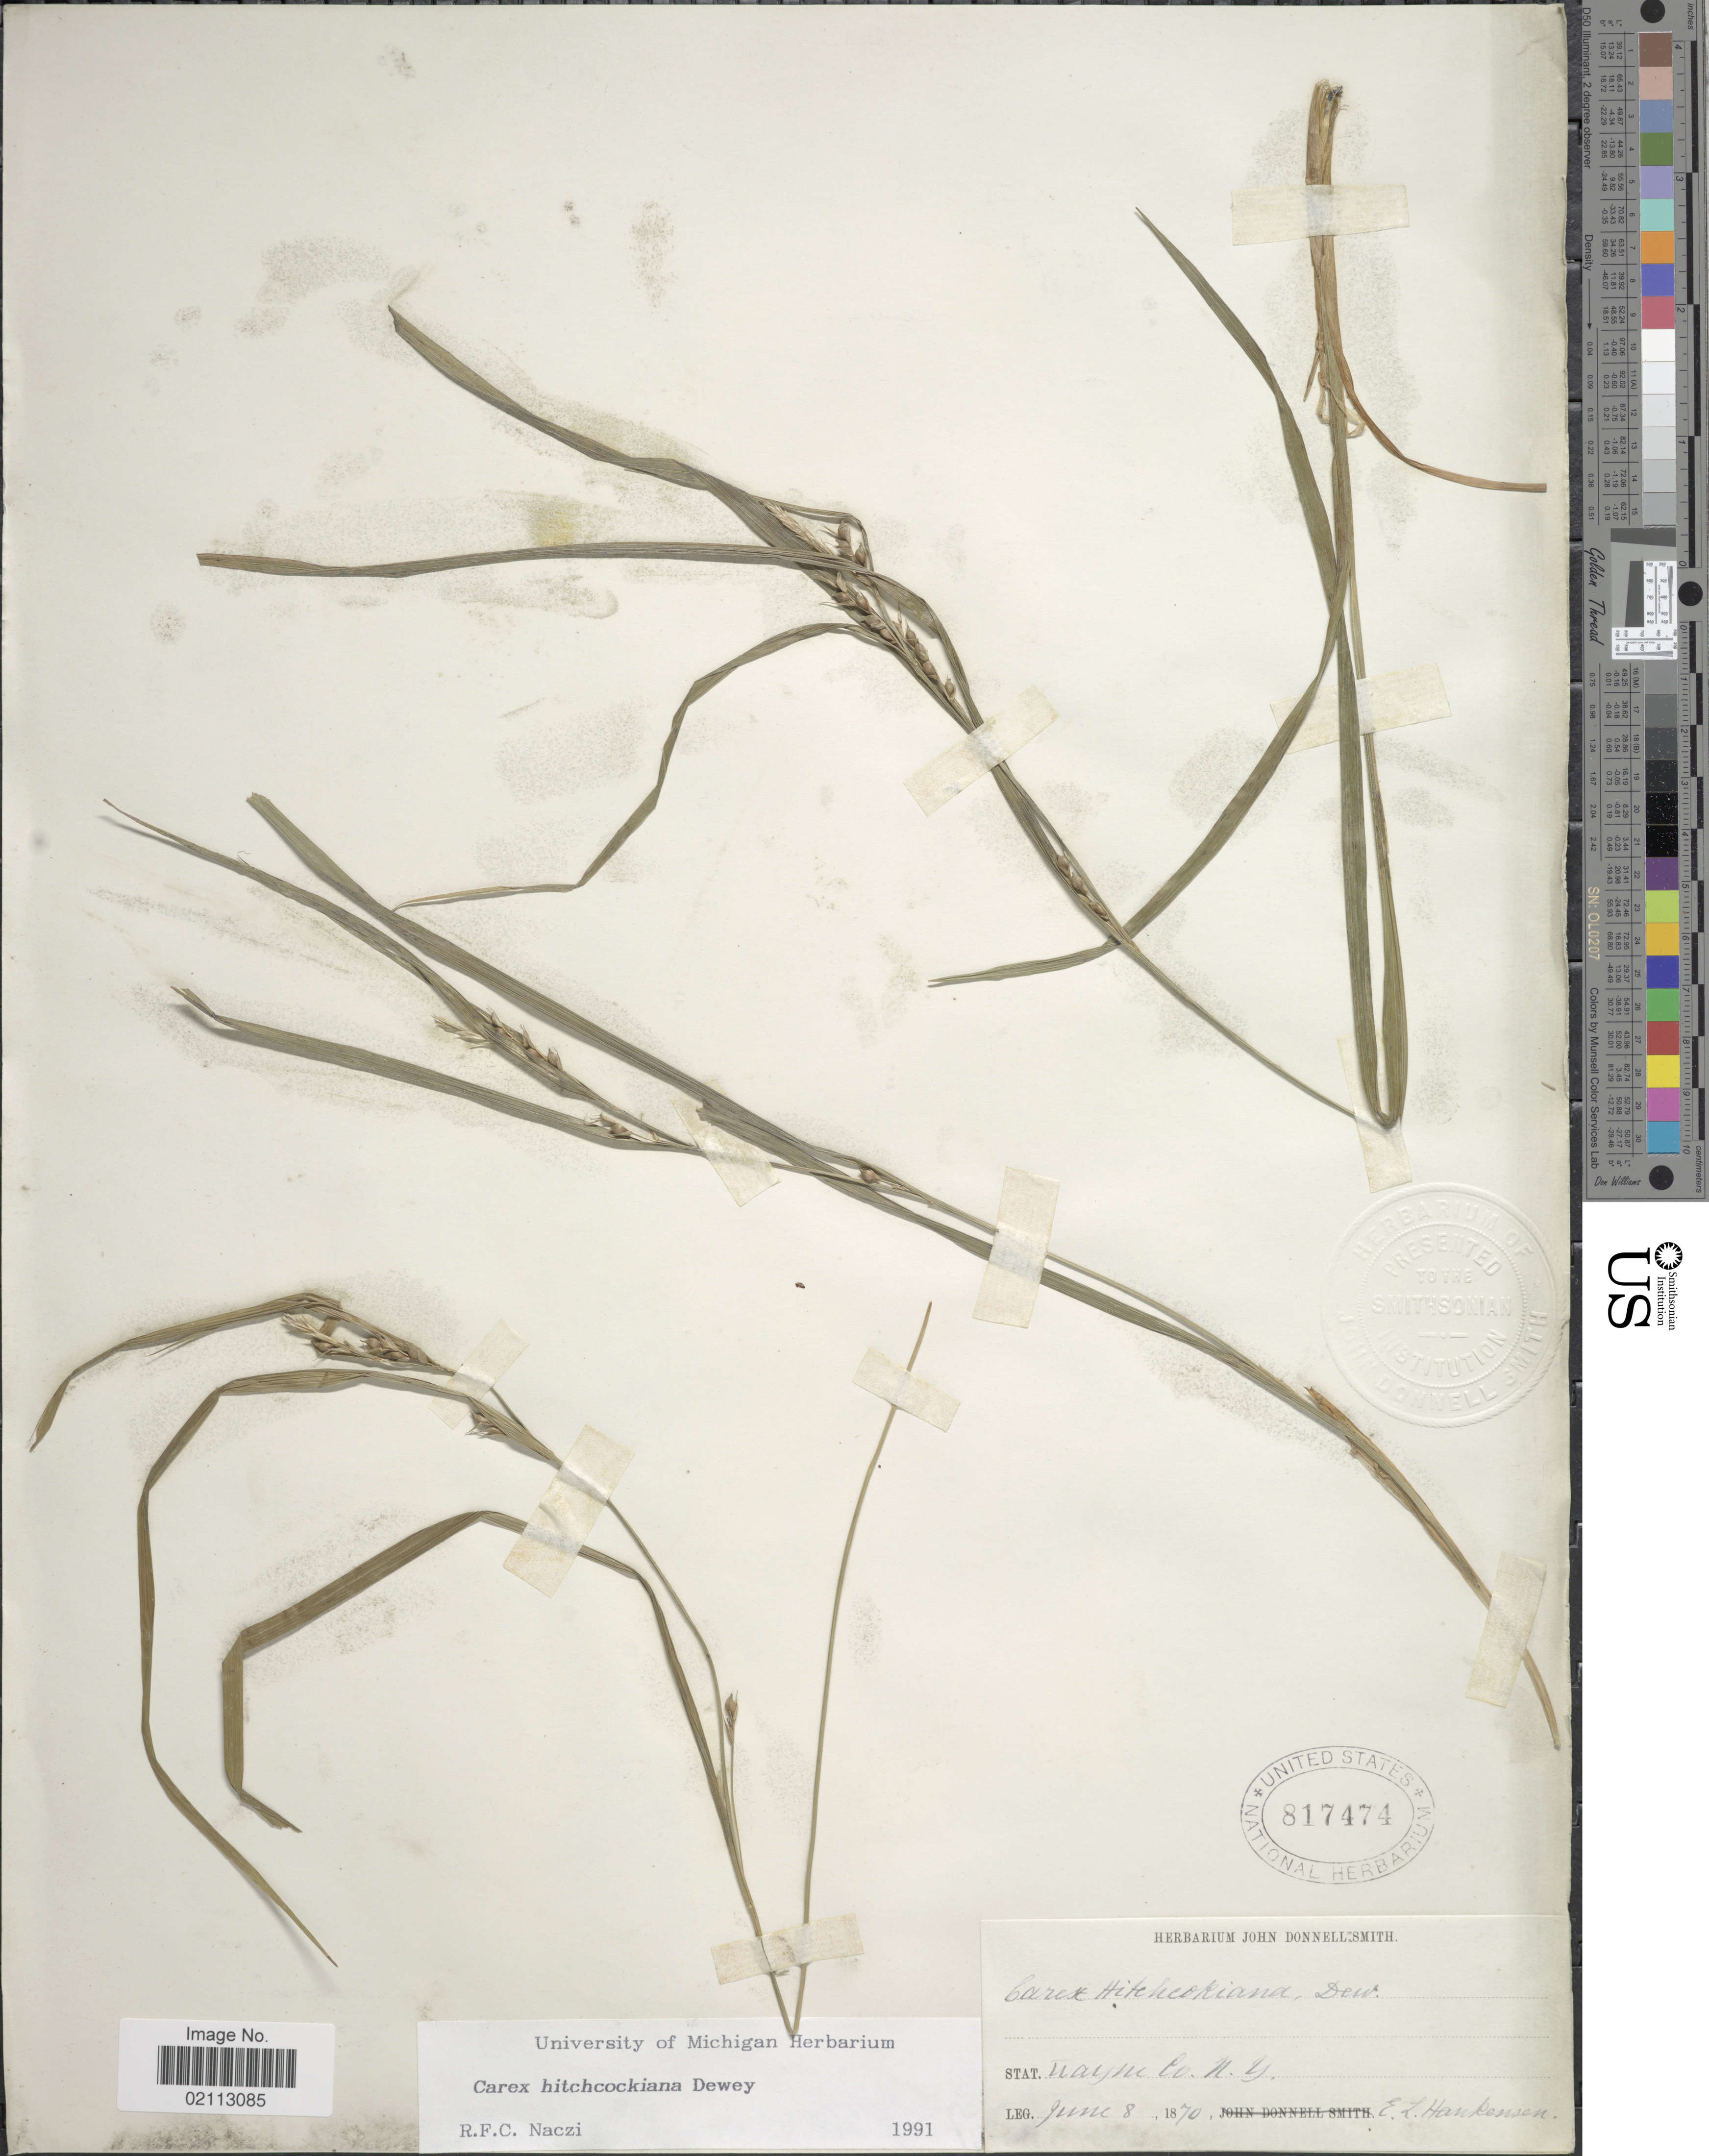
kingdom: Plantae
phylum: Tracheophyta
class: Liliopsida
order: Poales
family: Cyperaceae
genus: Carex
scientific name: Carex hitchcockiana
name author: Dewey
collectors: E. Hankenson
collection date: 1870-06-08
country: United States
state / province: New York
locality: Wayne Co.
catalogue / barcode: US 817474